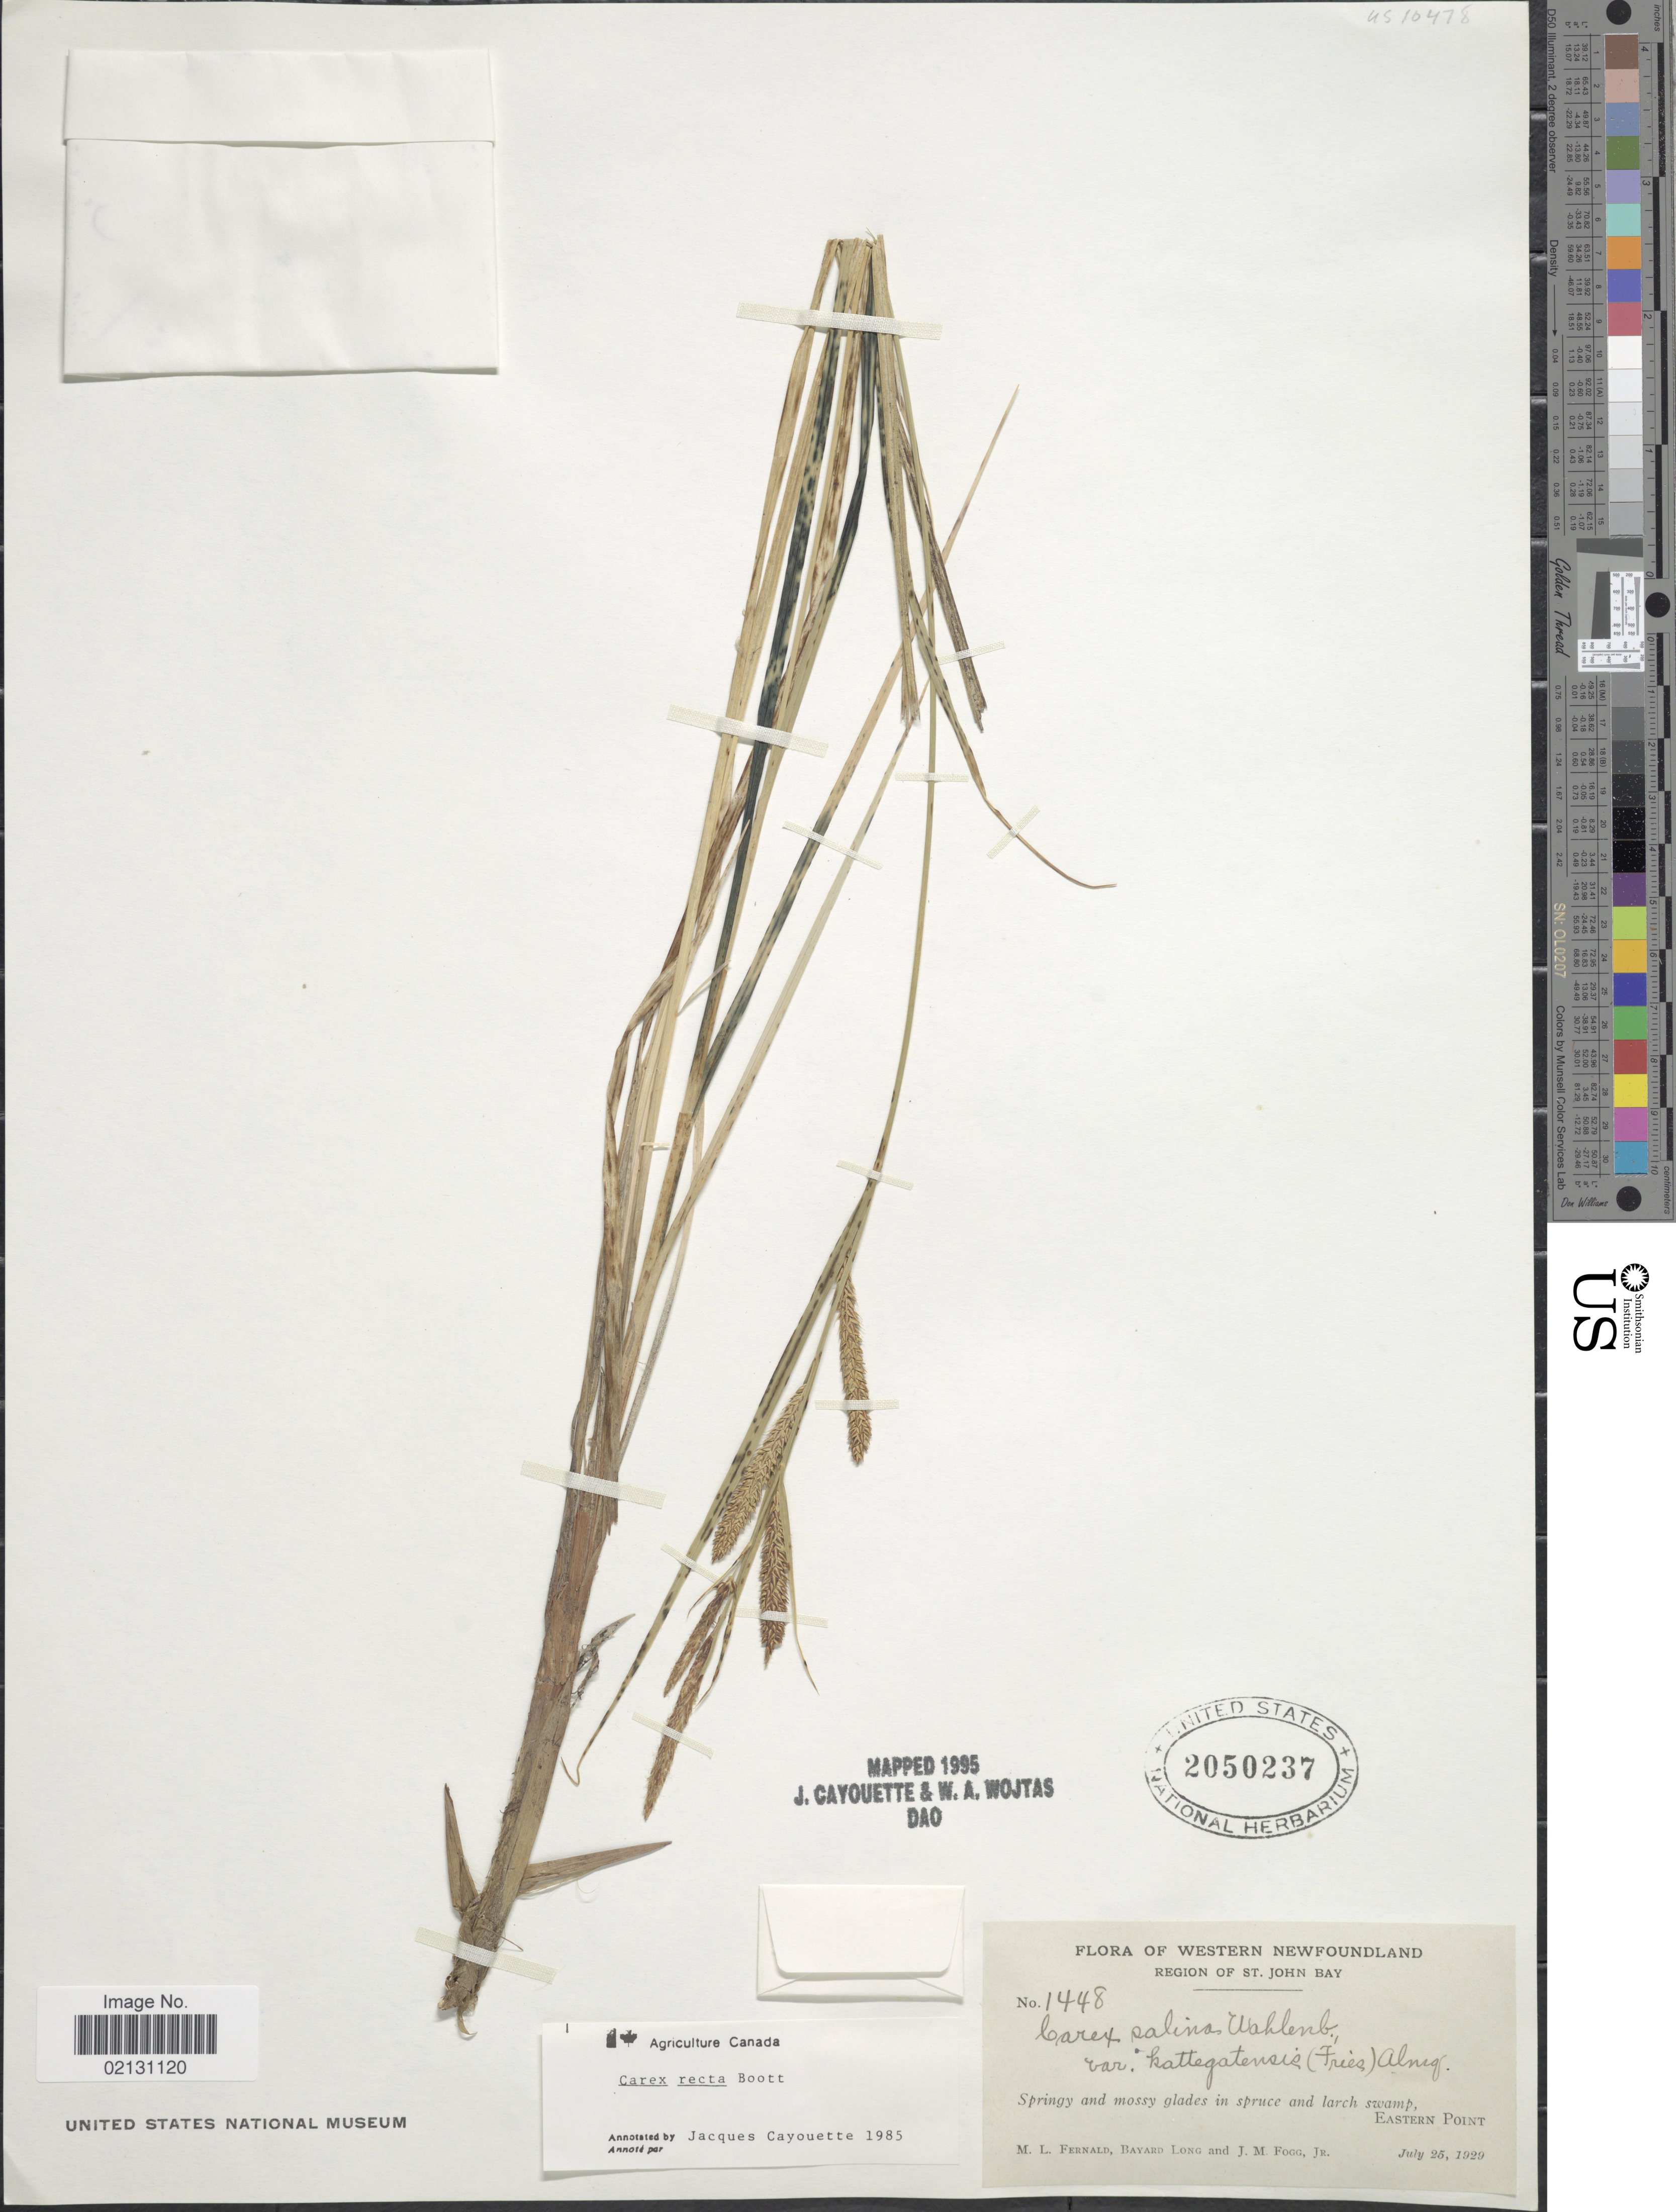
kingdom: Plantae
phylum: Tracheophyta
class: Liliopsida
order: Poales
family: Cyperaceae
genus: Carex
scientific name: Carex recta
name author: Boott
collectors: M. L. Fernald, B. Long & J. Fogg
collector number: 1448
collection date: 1929-07-25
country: Canada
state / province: Newfoundland and Labrador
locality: Western Newfoundland, Region of St. John Bay, Springy and mossy glades in spruce and larch swamp, Eastern Point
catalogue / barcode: US 2050237